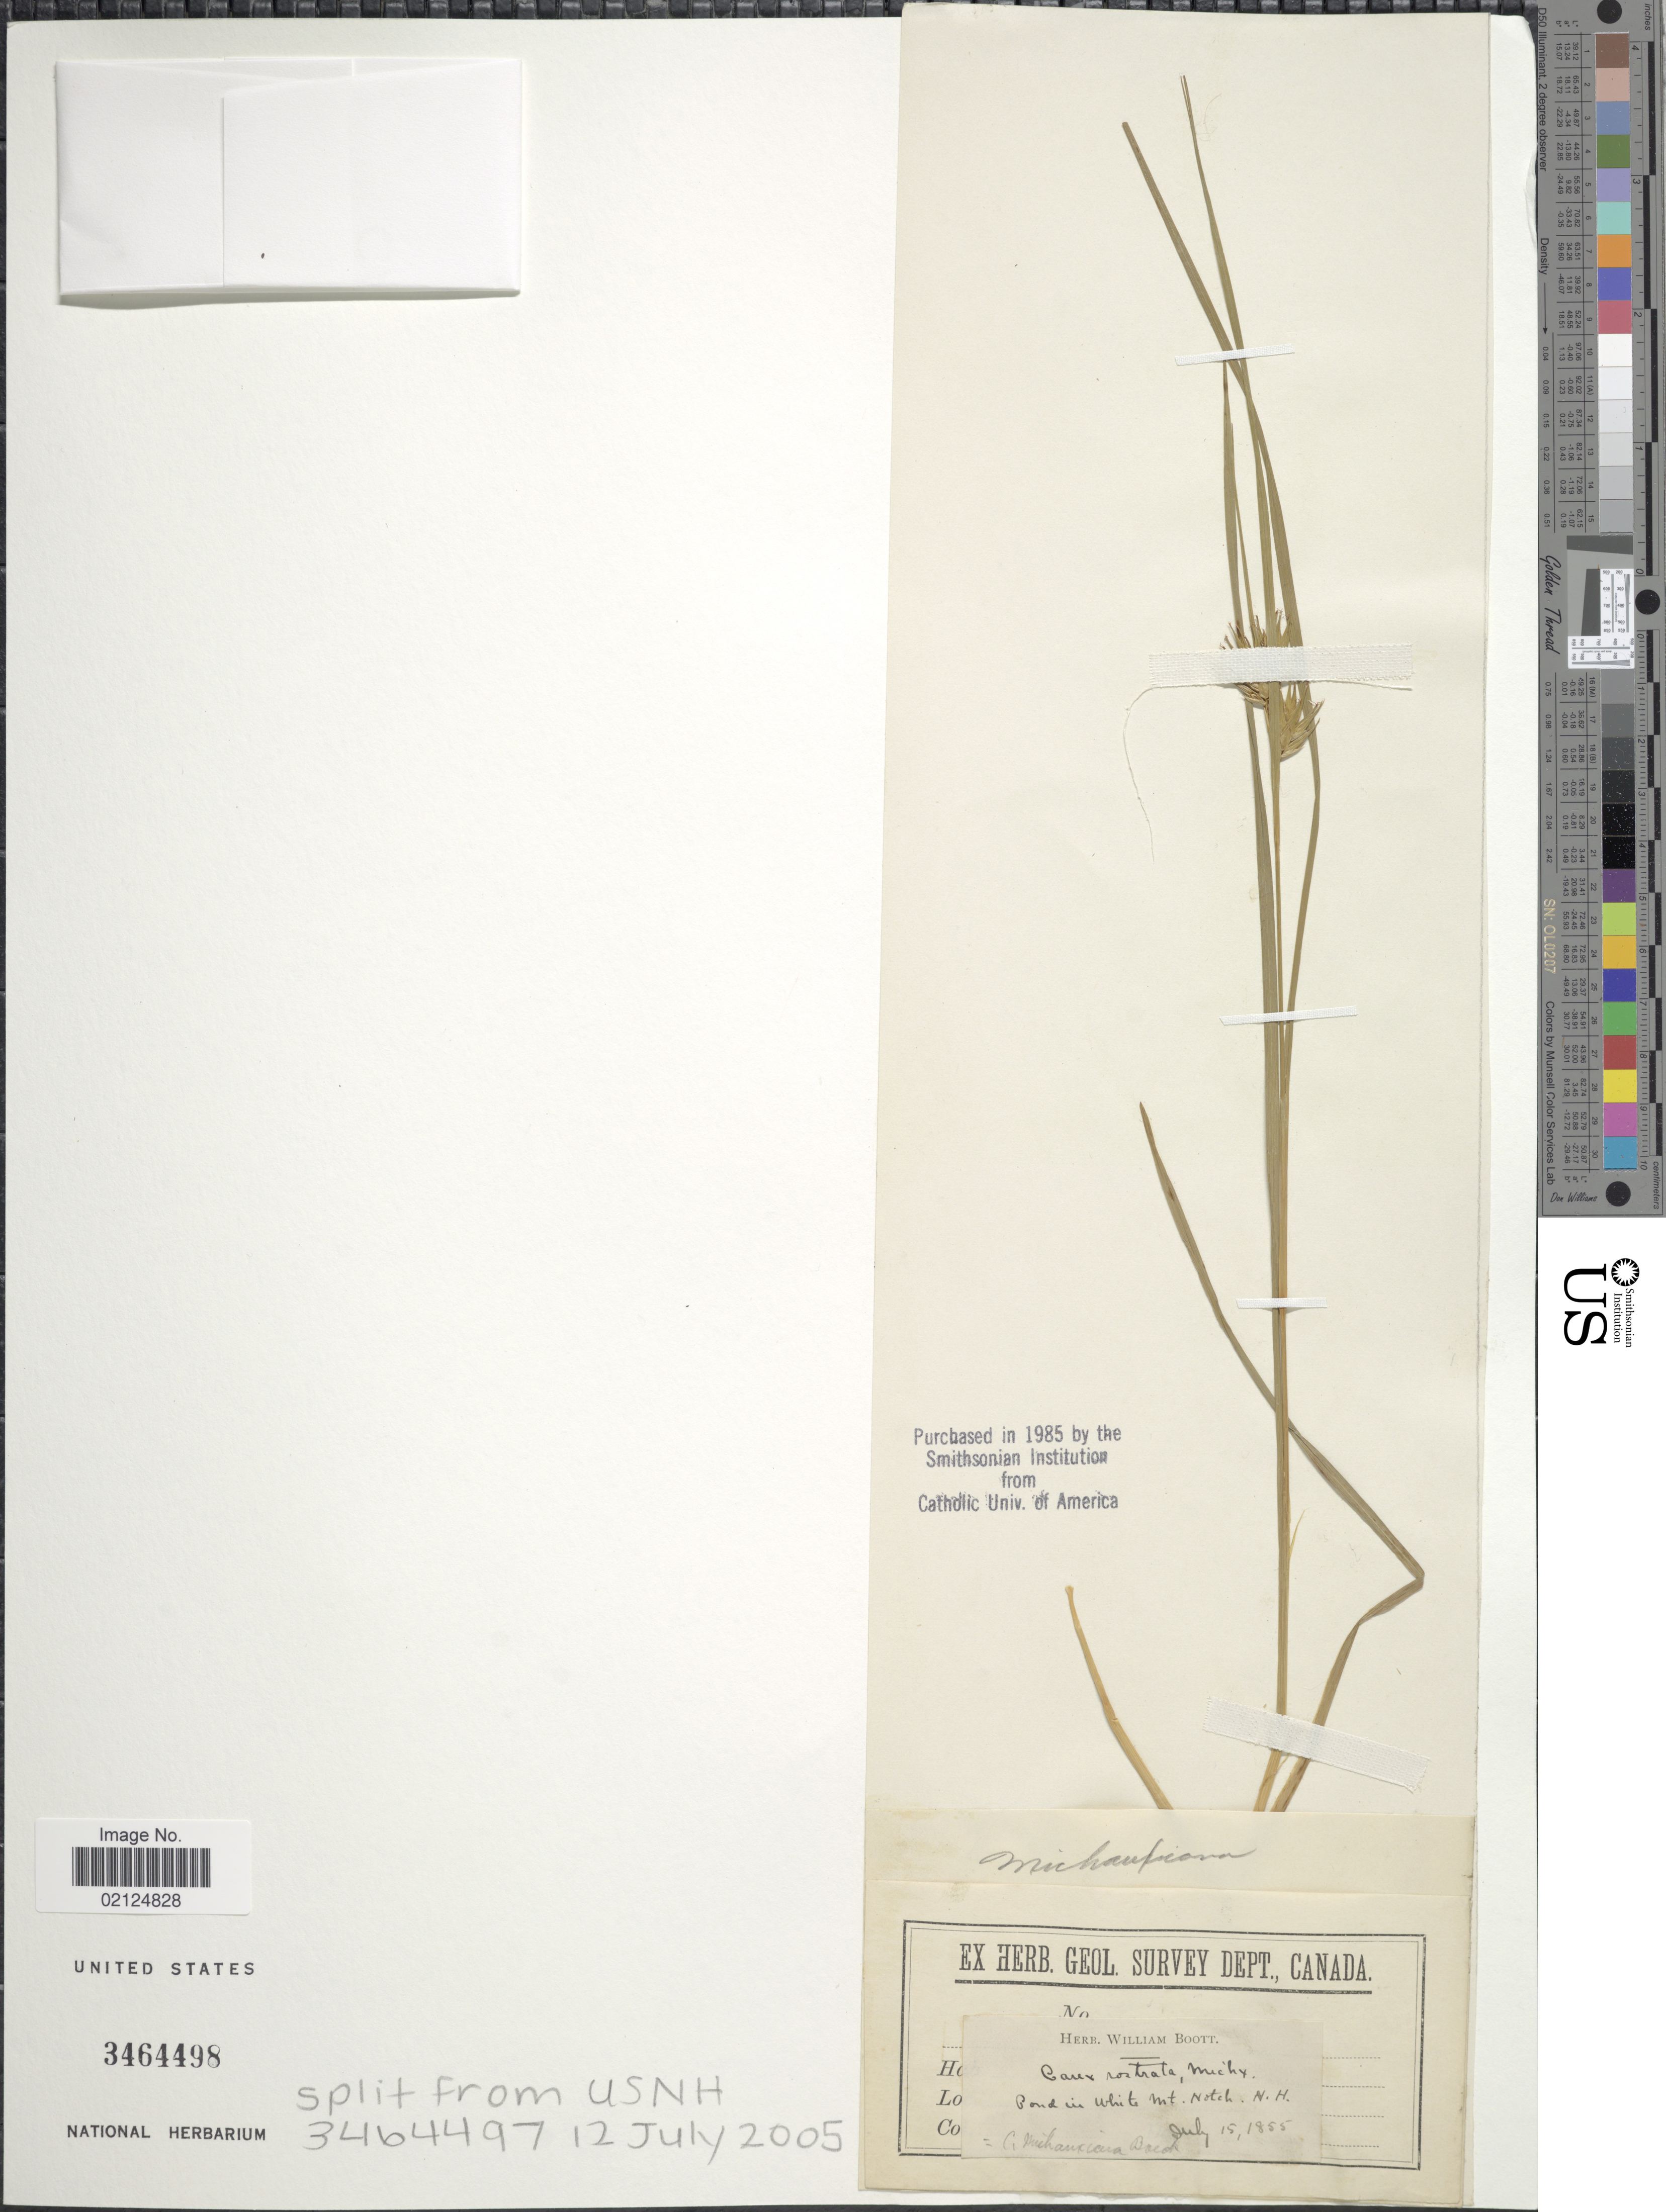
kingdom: Plantae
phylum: Tracheophyta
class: Liliopsida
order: Poales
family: Cyperaceae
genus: Carex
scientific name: Carex michauxiana subsp. michauxiana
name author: Boeckeler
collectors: ex herb. William Boott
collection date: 1855-07-15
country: United States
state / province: New Hampshire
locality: Pond in White Mt. Notch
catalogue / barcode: US 3464498